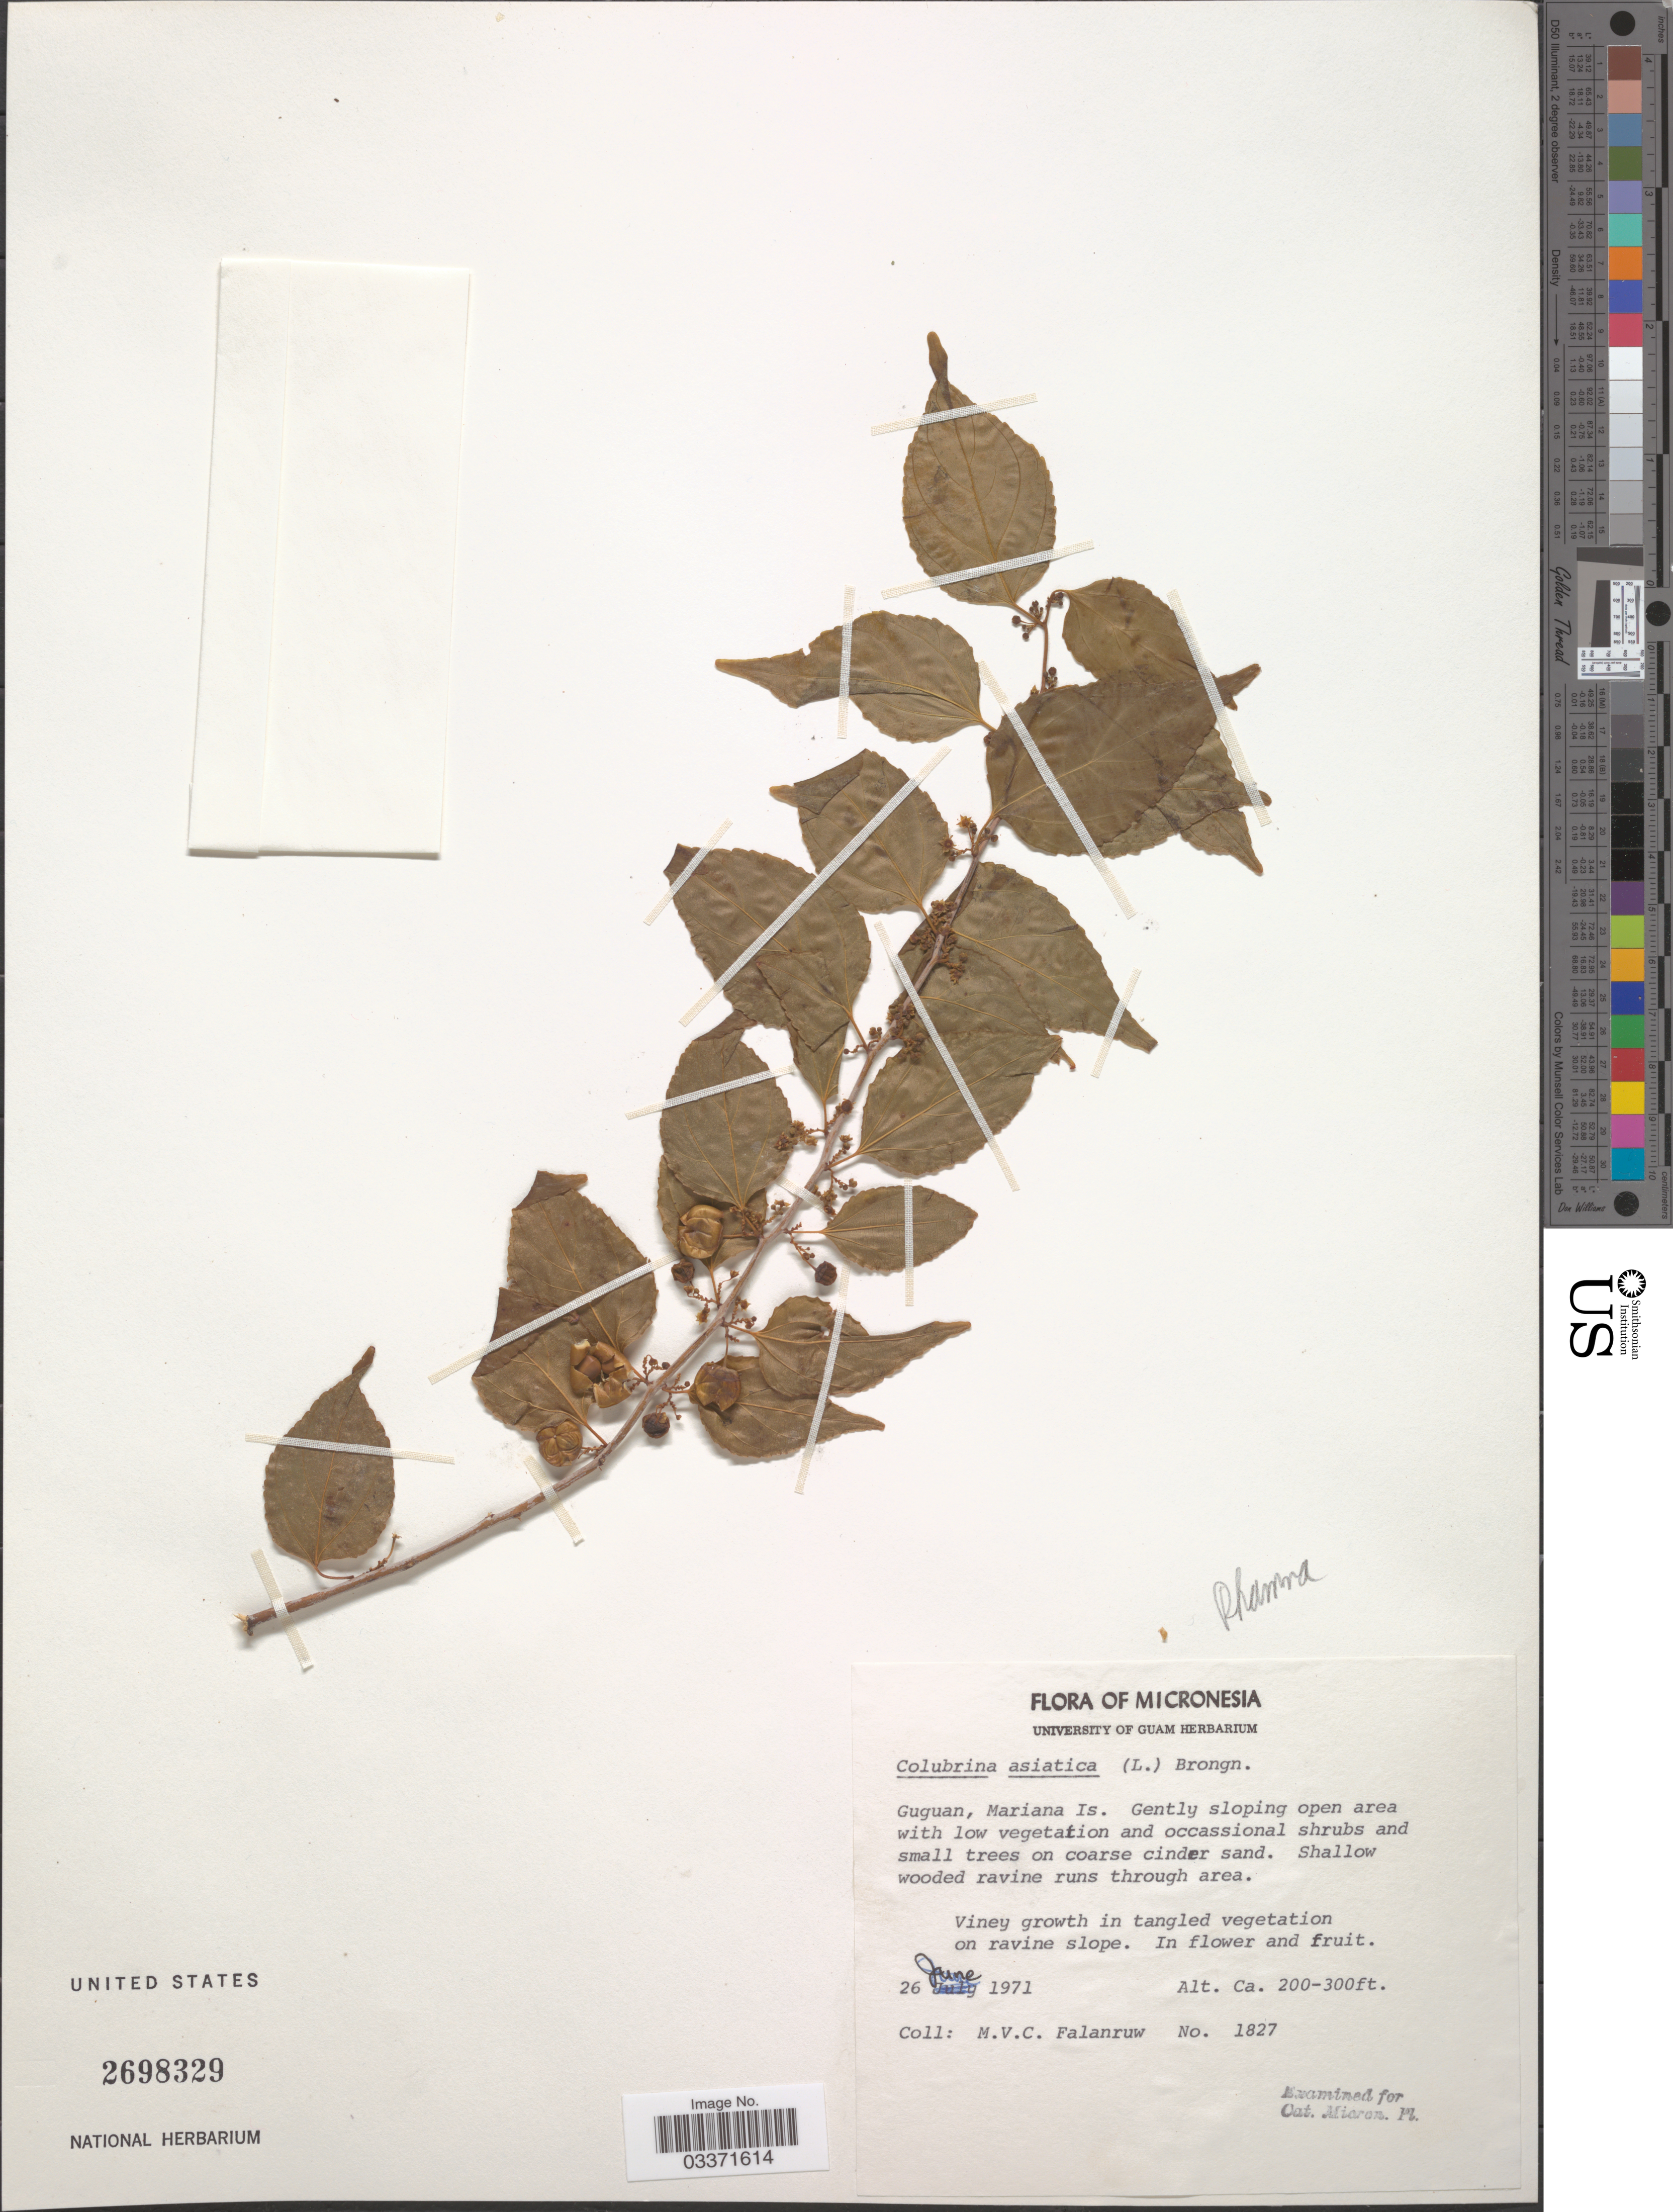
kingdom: Plantae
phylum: Tracheophyta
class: Magnoliopsida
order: Rosales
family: Rhamnaceae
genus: Colubrina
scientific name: Colubrina asiatica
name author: (L.) Brongn.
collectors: M. V. Falanruw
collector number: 1827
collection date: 1971-06-26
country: Northern Mariana Islands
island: Guguan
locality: Guguan, Mariana Is.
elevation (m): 61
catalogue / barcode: US 2698329